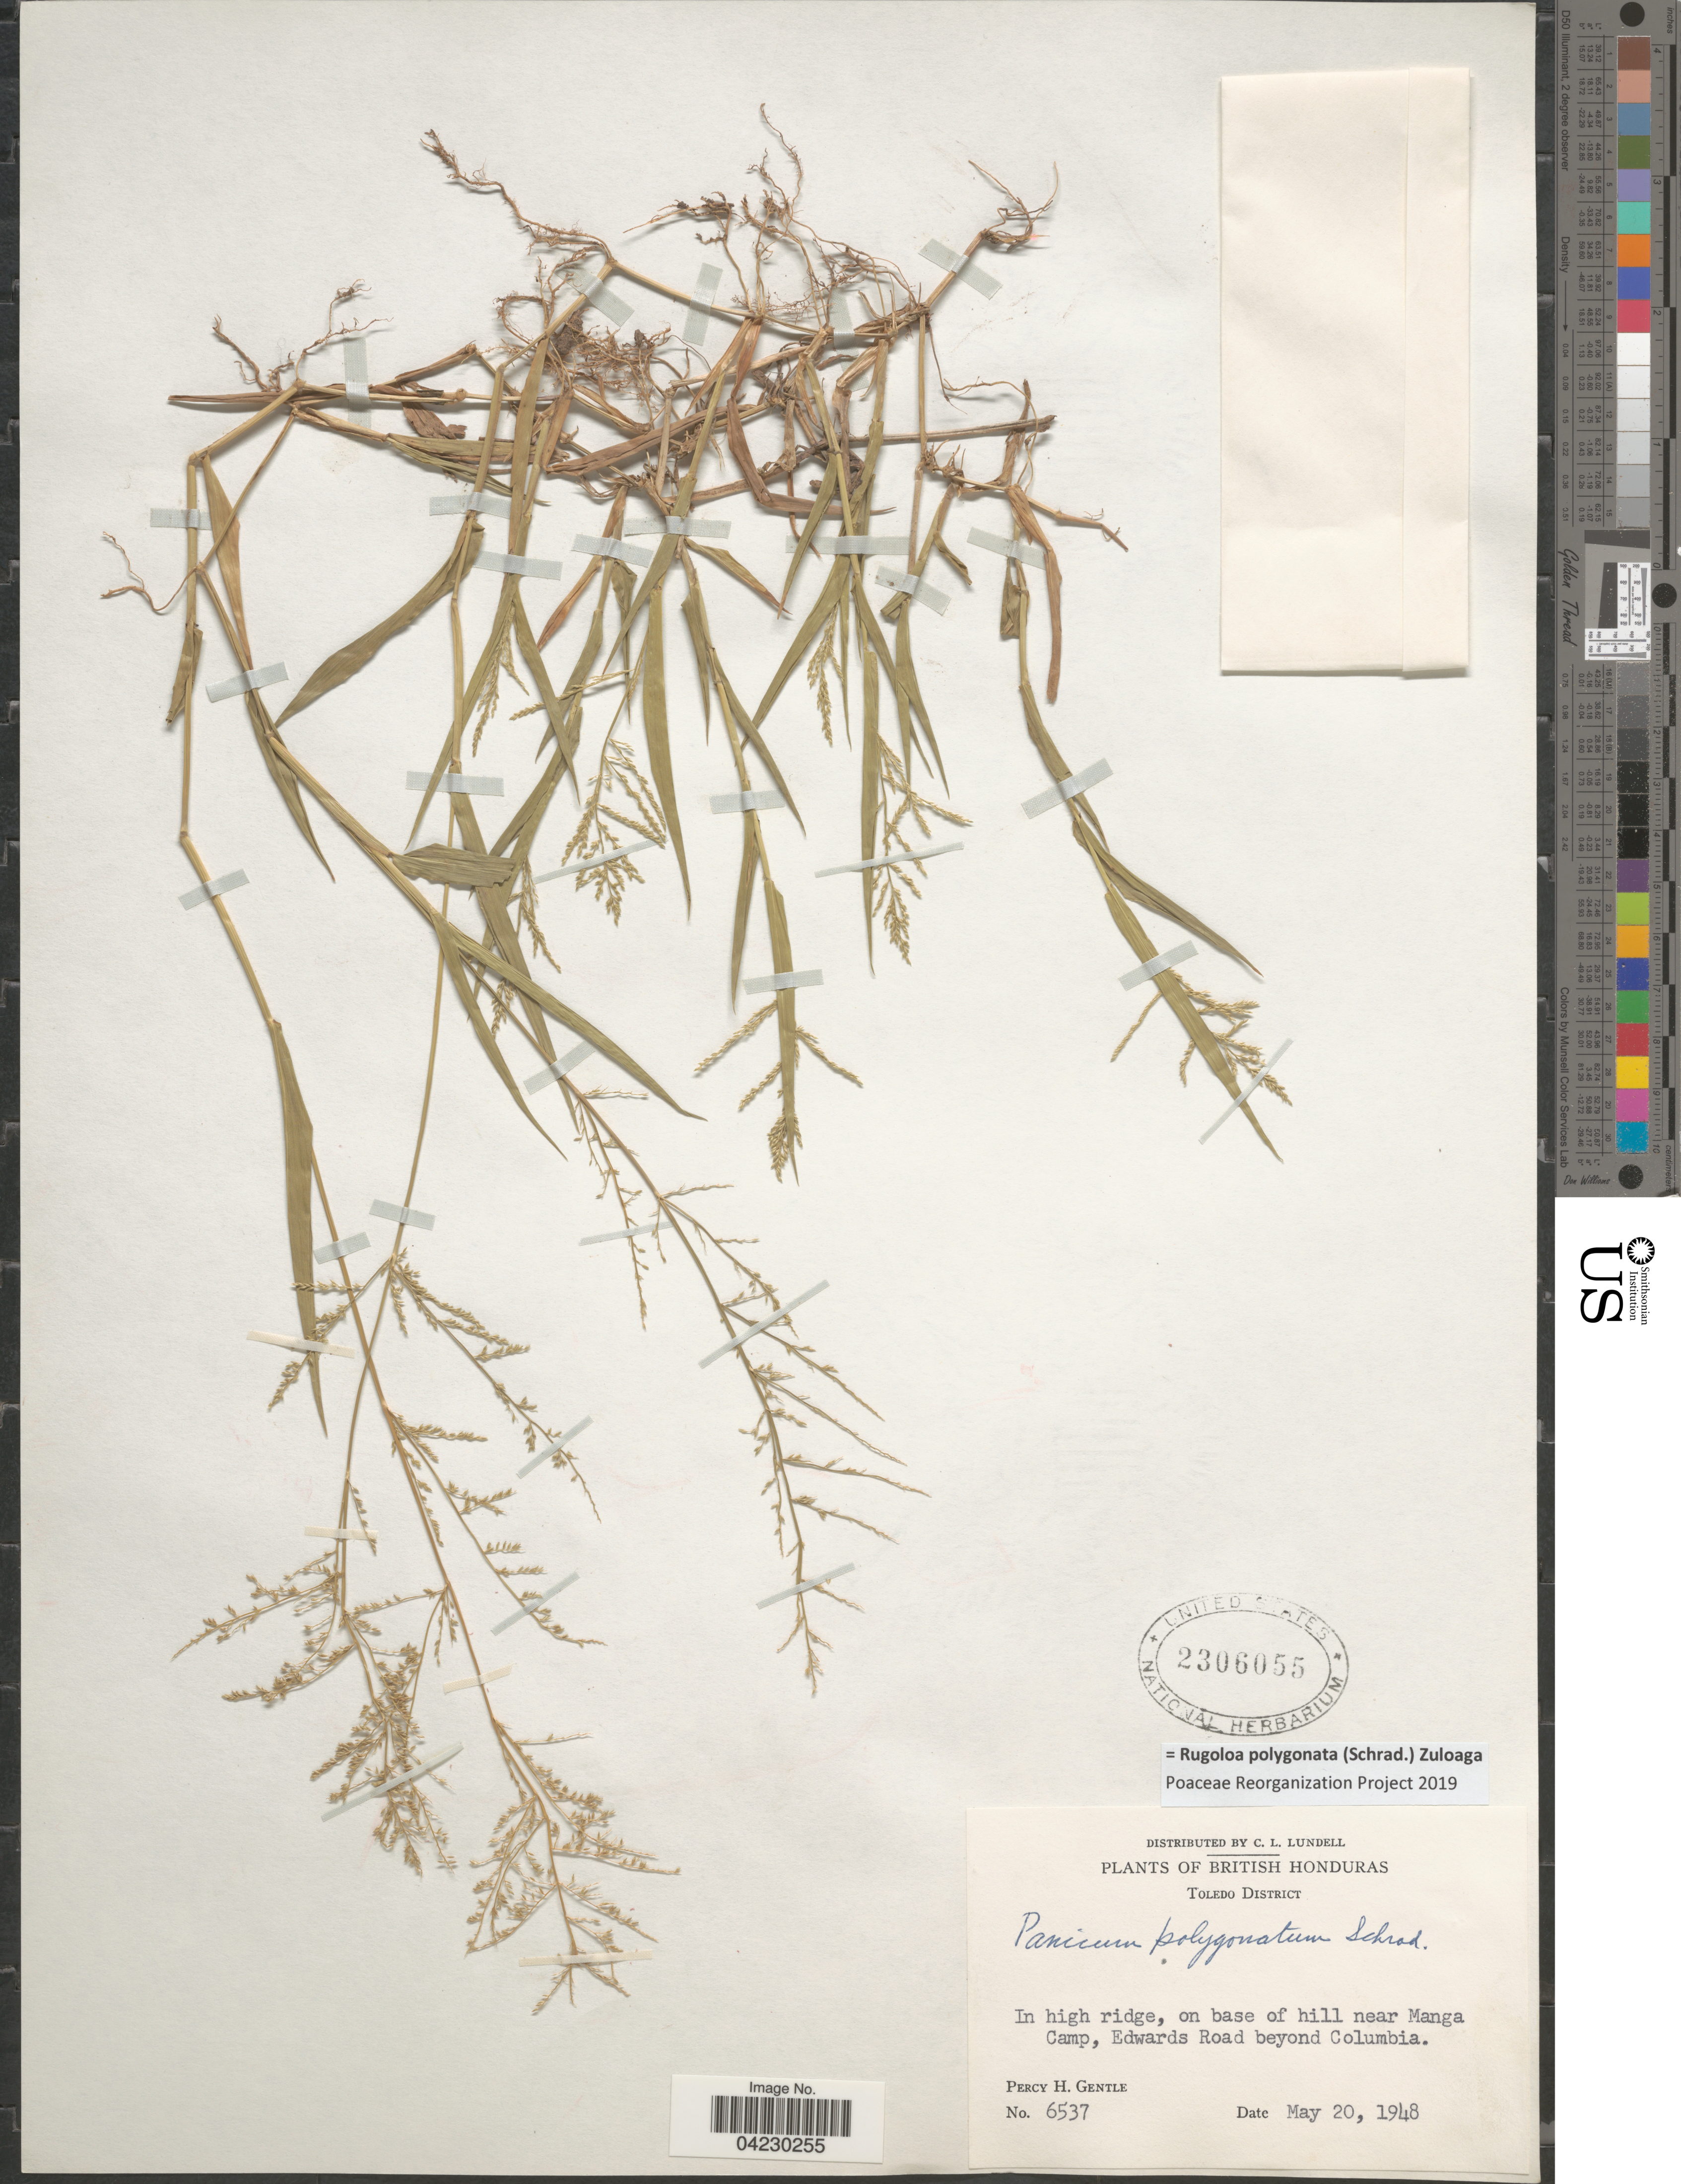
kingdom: Plantae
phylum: Tracheophyta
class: Liliopsida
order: Poales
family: Poaceae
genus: Rugoloa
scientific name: Rugoloa polygonata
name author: (Schrad.) Zuloaga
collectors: P. H. Gentle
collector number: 6537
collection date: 1948-05-20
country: Belize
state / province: Toledo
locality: British Honduras. Toledo District. In high ridge, on base of hill near Manga Camp, Edwards Road beyond Columbia.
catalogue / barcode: US 2306055